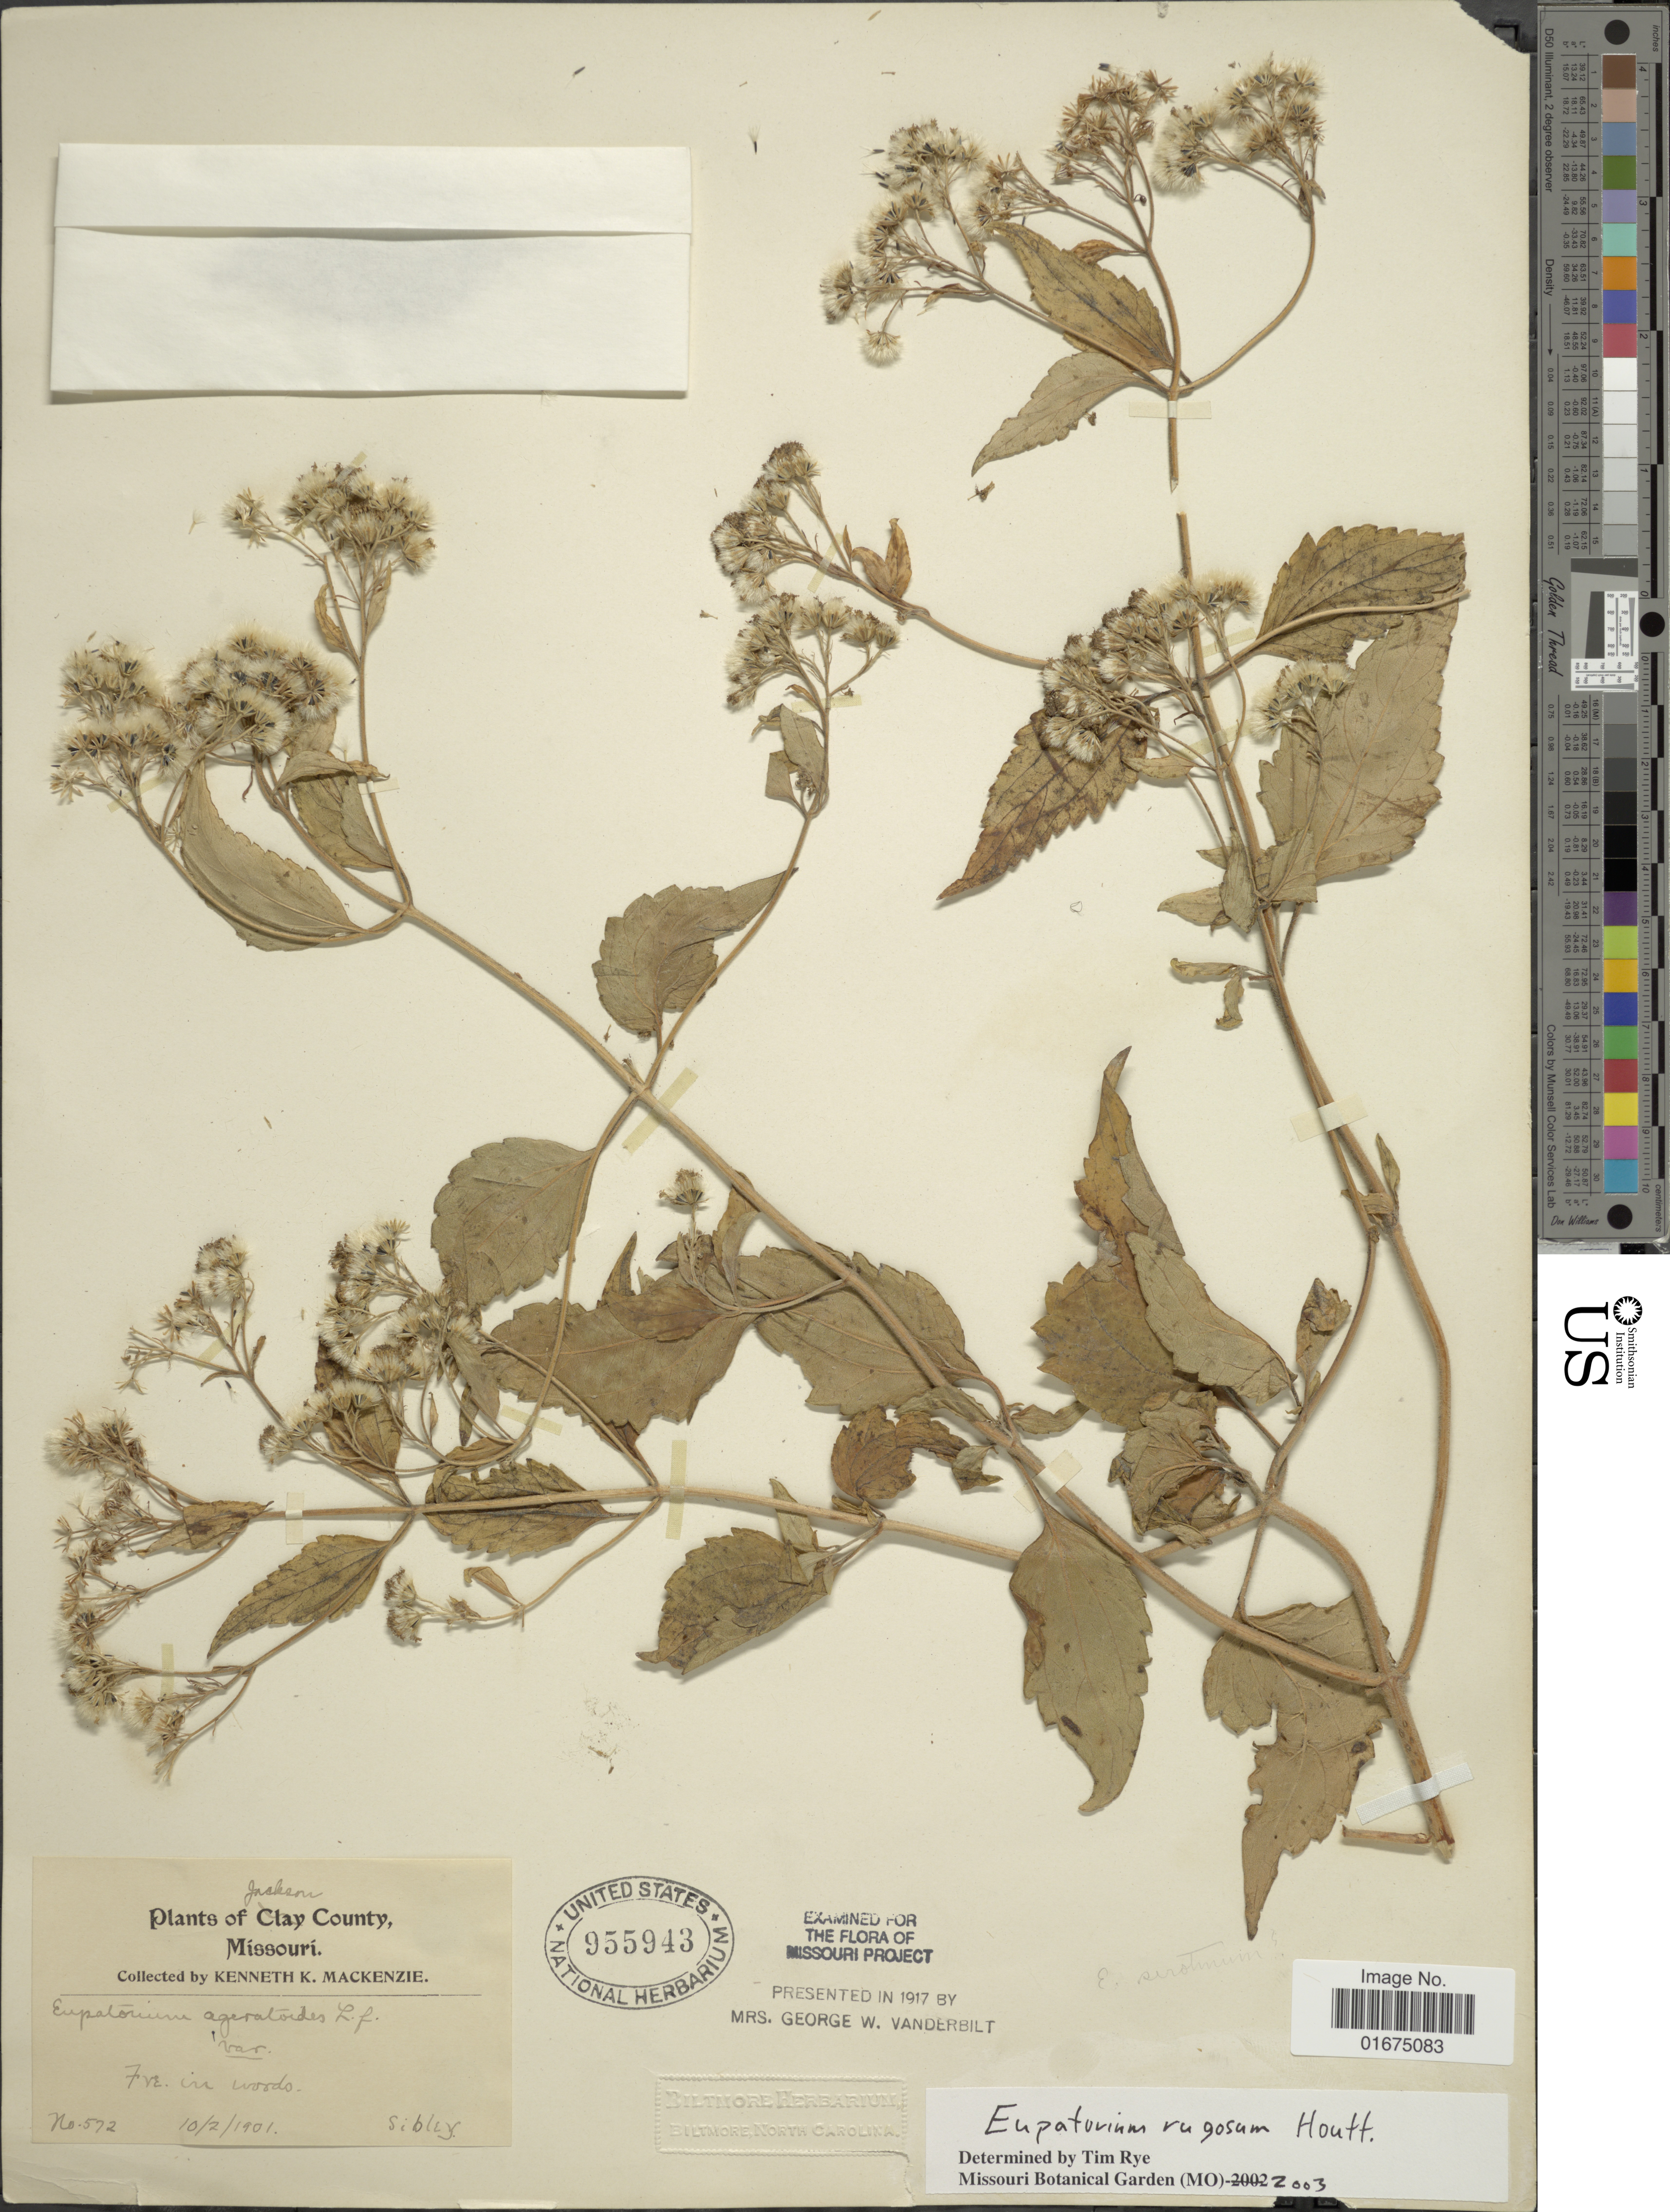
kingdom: Plantae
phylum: Tracheophyta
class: Magnoliopsida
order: Asterales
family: Asteraceae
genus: Ageratina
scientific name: Ageratina altissima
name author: (L.) R.M. King & H. Rob.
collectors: K. K. Mackenzie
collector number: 572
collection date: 1901-10-02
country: United States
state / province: Missouri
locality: Jackson County, Sibley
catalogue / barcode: US 955943